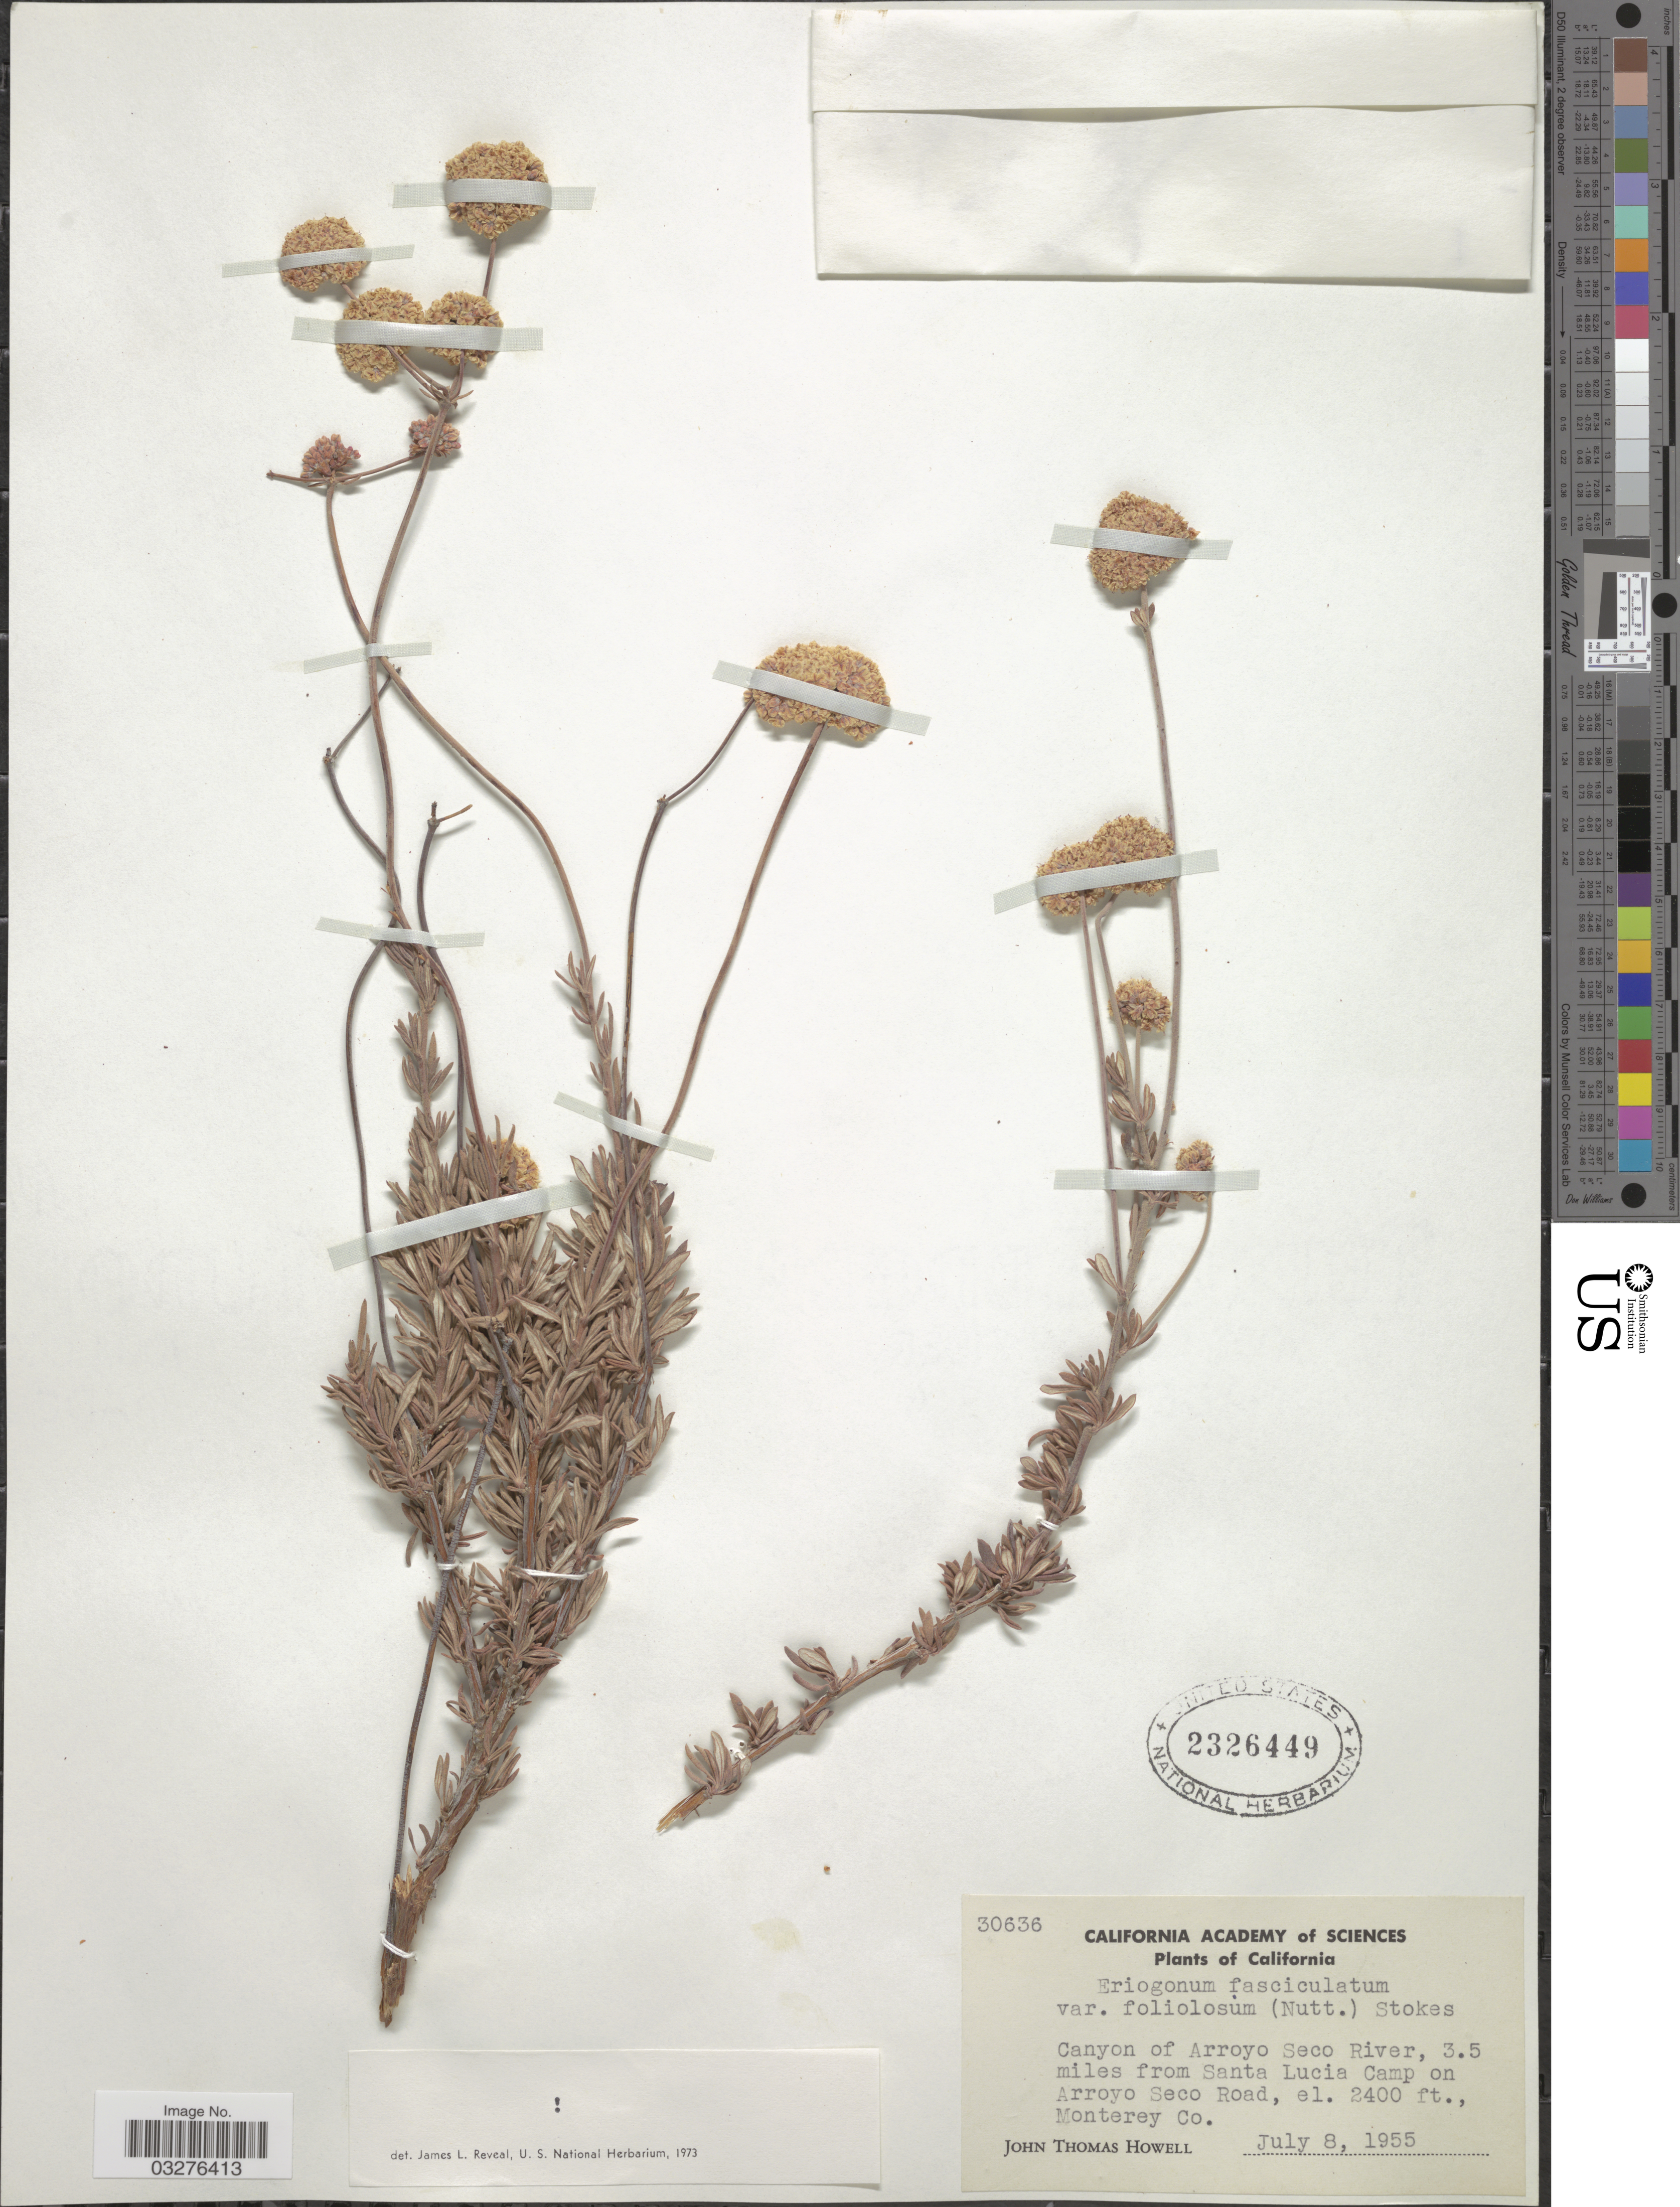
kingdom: Plantae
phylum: Tracheophyta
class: Magnoliopsida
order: Caryophyllales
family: Polygonaceae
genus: Eriogonum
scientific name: Eriogonum fasciculatum var. foliolosum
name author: (Nutt.) S. Stokes ex Abrams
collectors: J. T. Howell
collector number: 30636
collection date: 1955-07-08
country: United States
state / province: California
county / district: Monterey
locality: Canyon of Arroyo Seco River, 3.5 miles from Santa Lucia Camp on Arroyo Seco Road, Monterey Co.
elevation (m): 732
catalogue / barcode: US 2326449